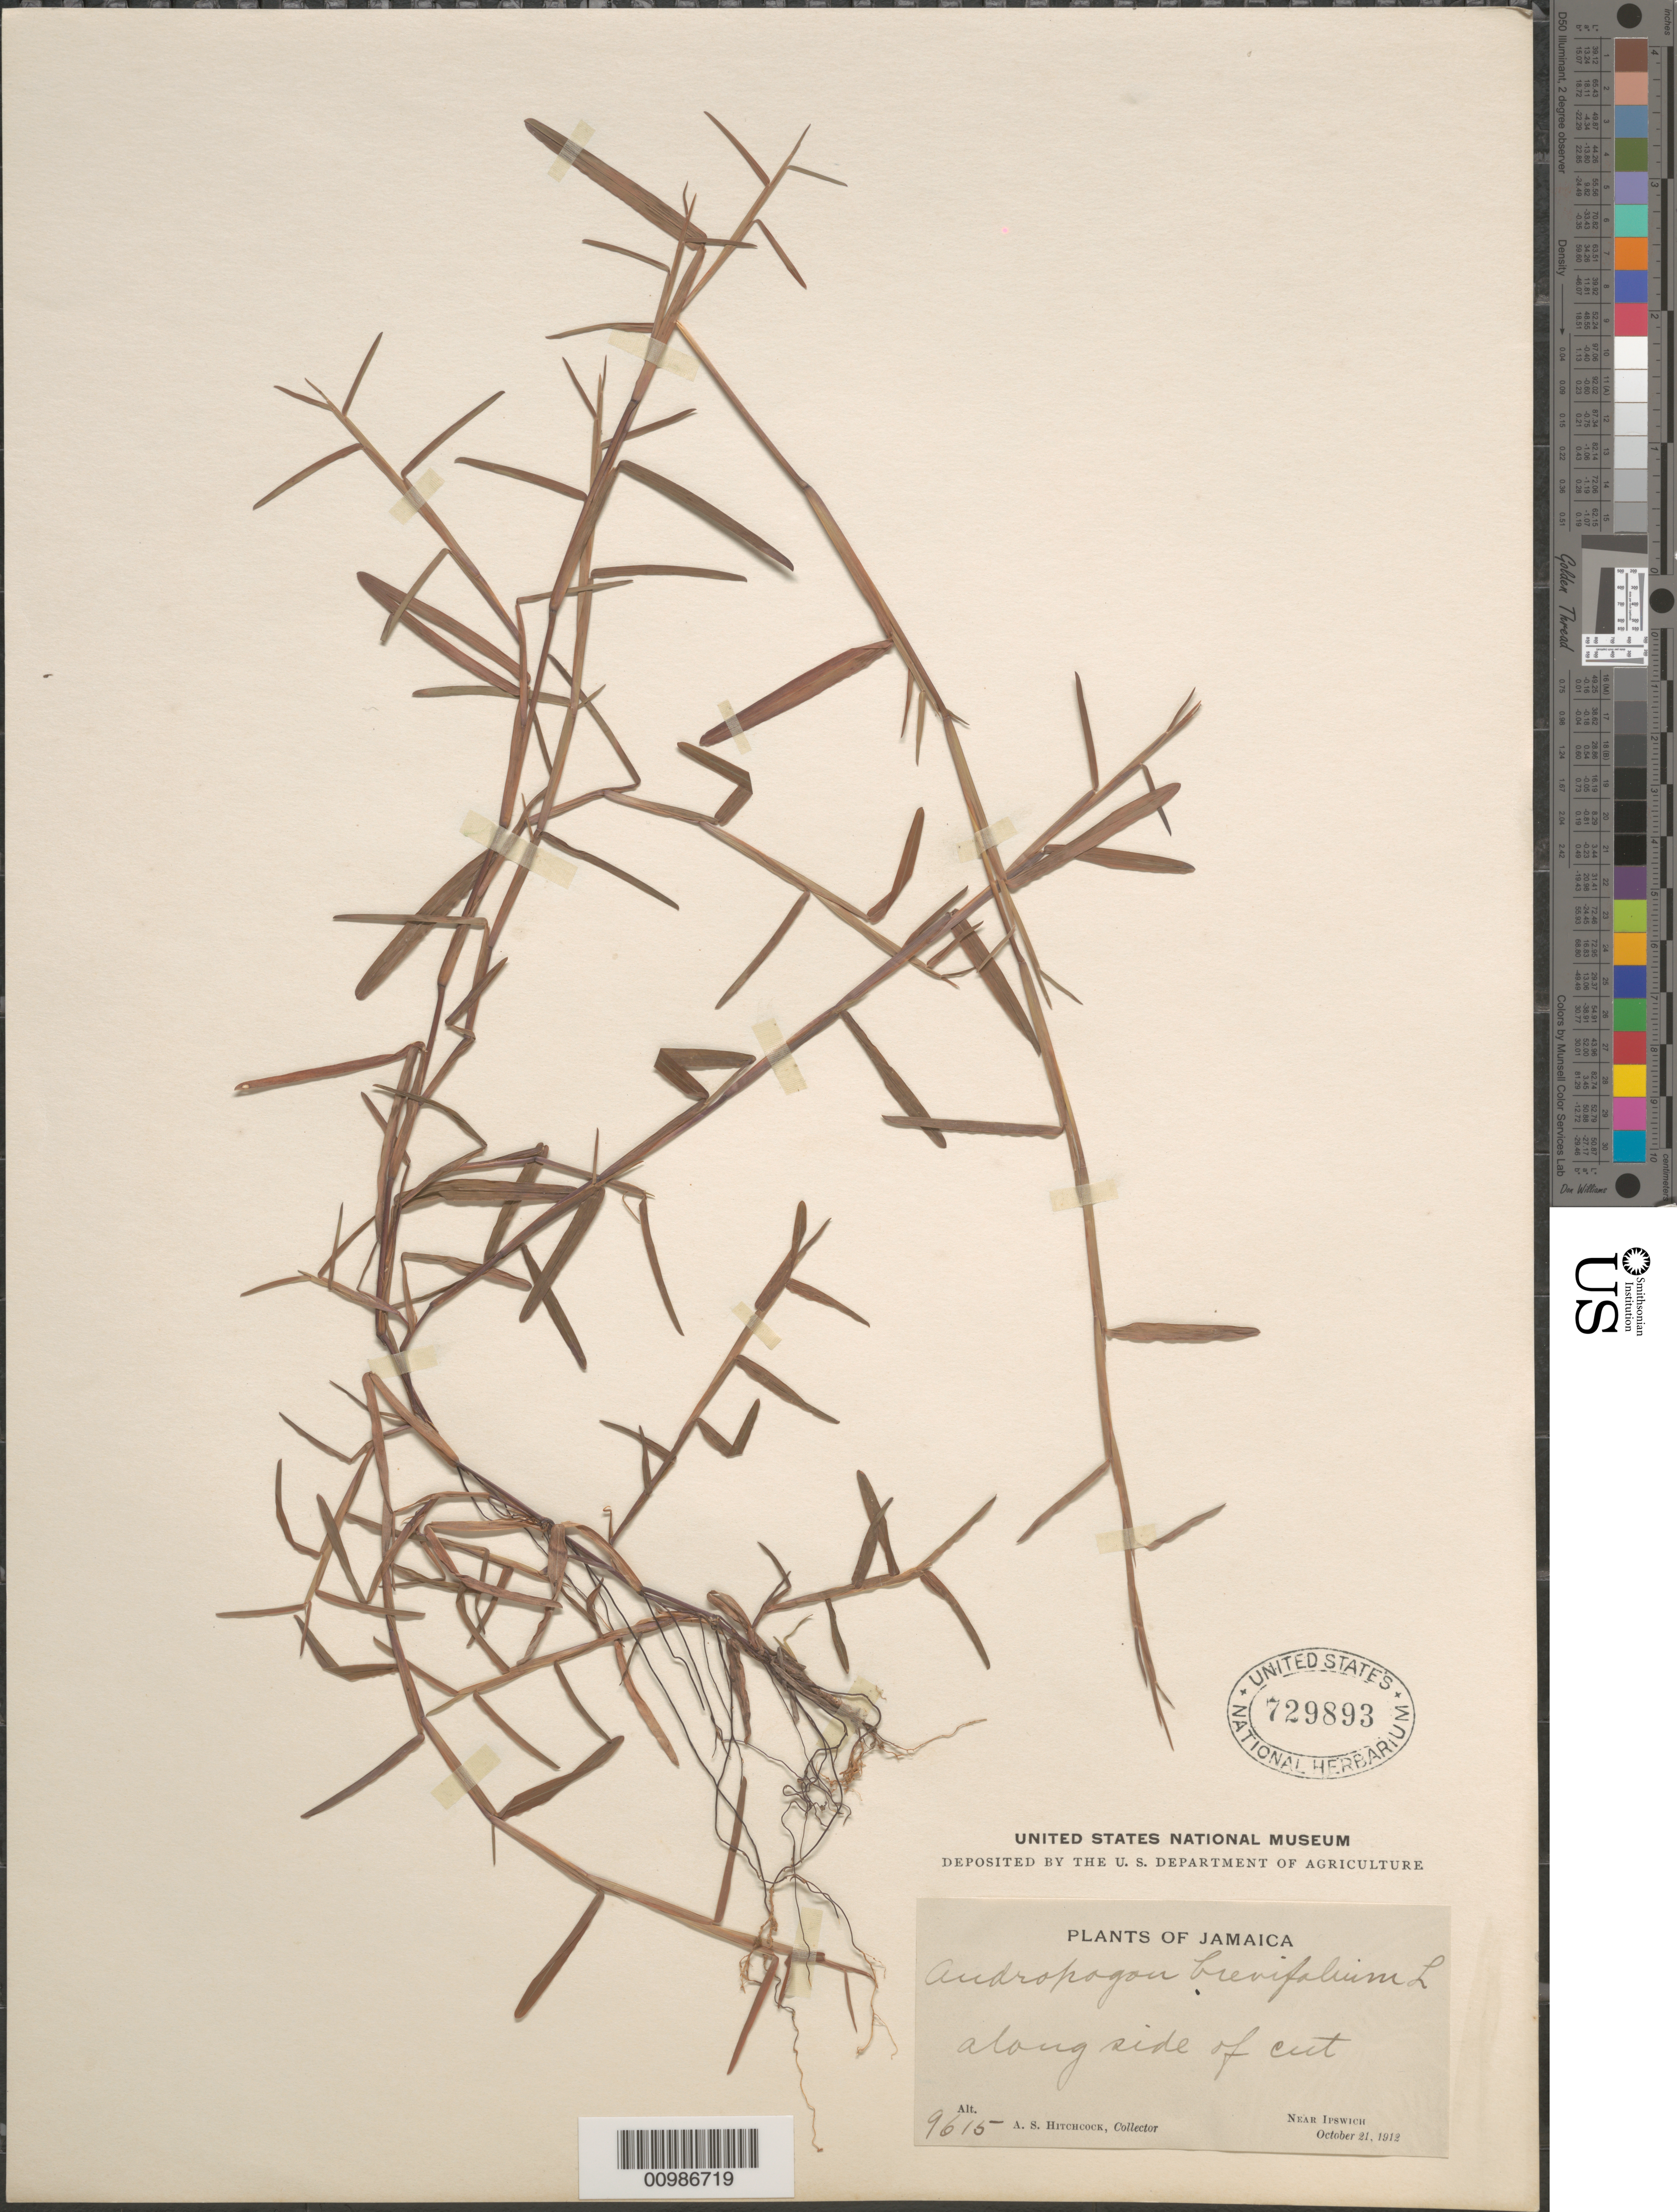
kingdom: Plantae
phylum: Tracheophyta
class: Liliopsida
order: Poales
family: Poaceae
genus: Andropogon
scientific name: Andropogon brevifolius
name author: Sw.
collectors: A. S. Hitchcock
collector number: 9615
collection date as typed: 21 Oct 1912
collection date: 1912-10-21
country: Jamaica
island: Jamaica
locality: Near Ipswich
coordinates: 0 N, 0 E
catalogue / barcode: US 729893